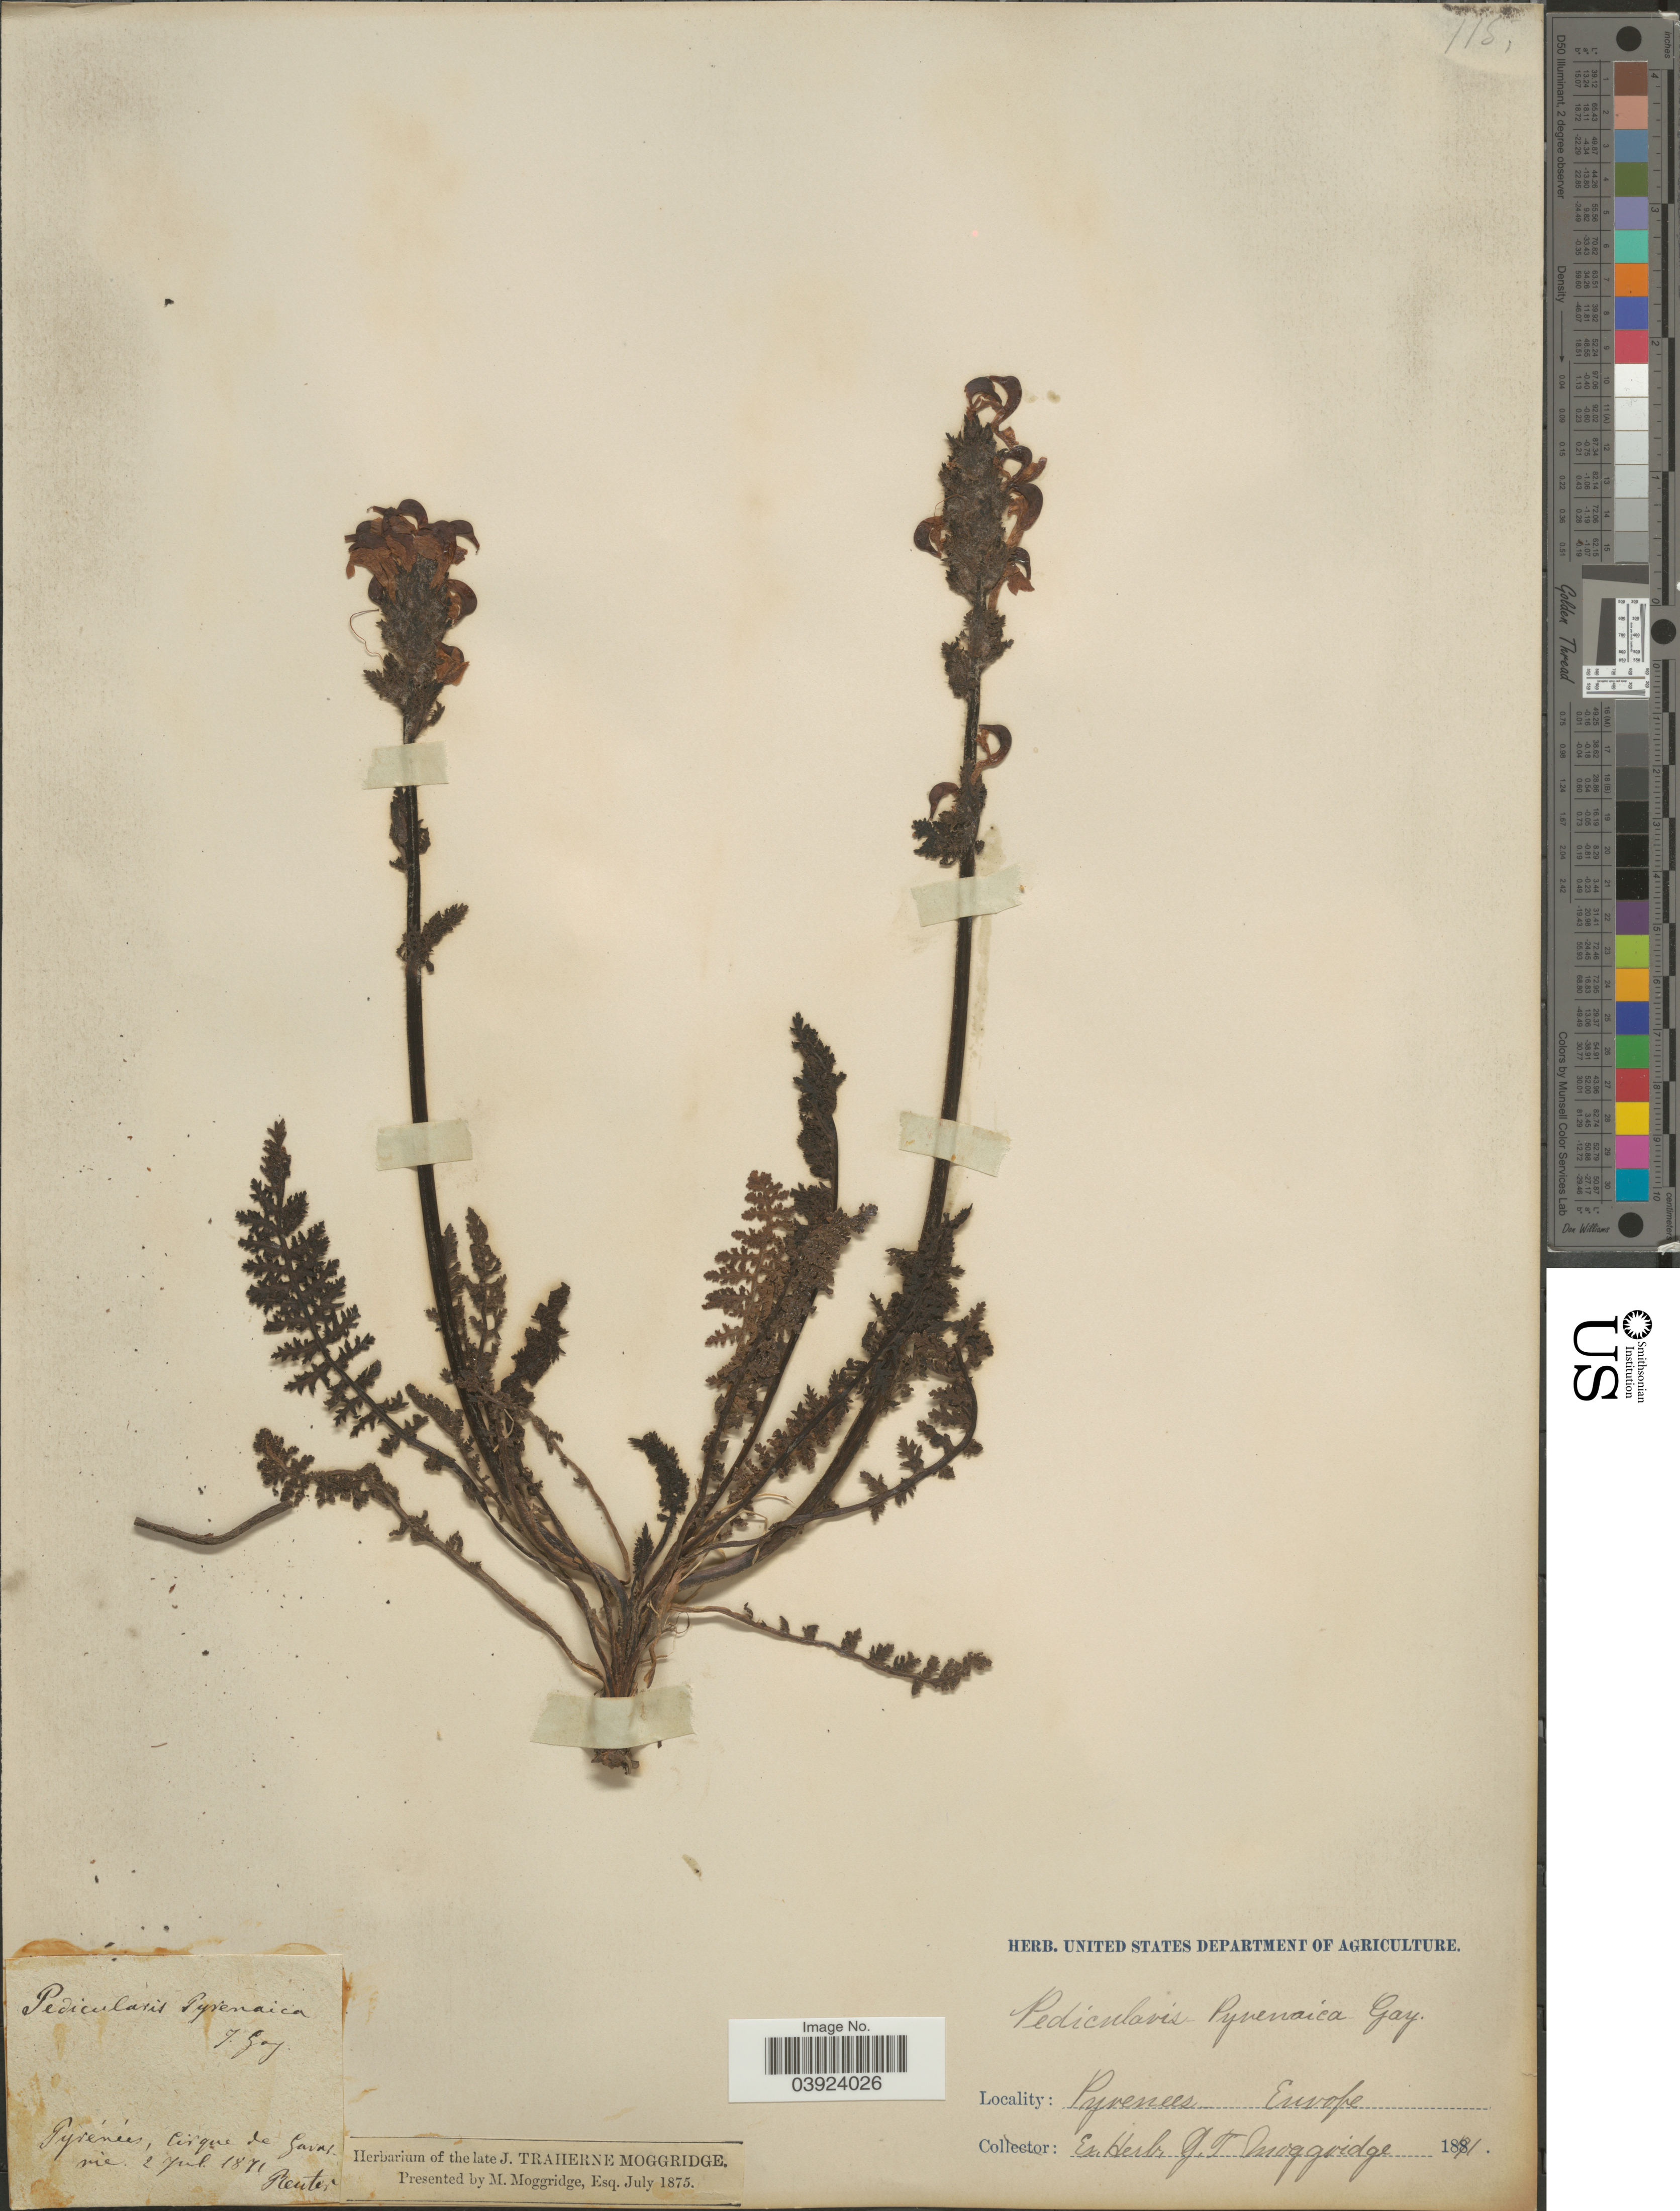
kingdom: Plantae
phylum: Tracheophyta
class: Magnoliopsida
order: Lamiales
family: Orobanchaceae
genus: Pedicularis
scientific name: Pedicularis pyrenaica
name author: J. Gay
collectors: Gunter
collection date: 1871-07-02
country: France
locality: Pyrénées, cirque de Gavarniè.